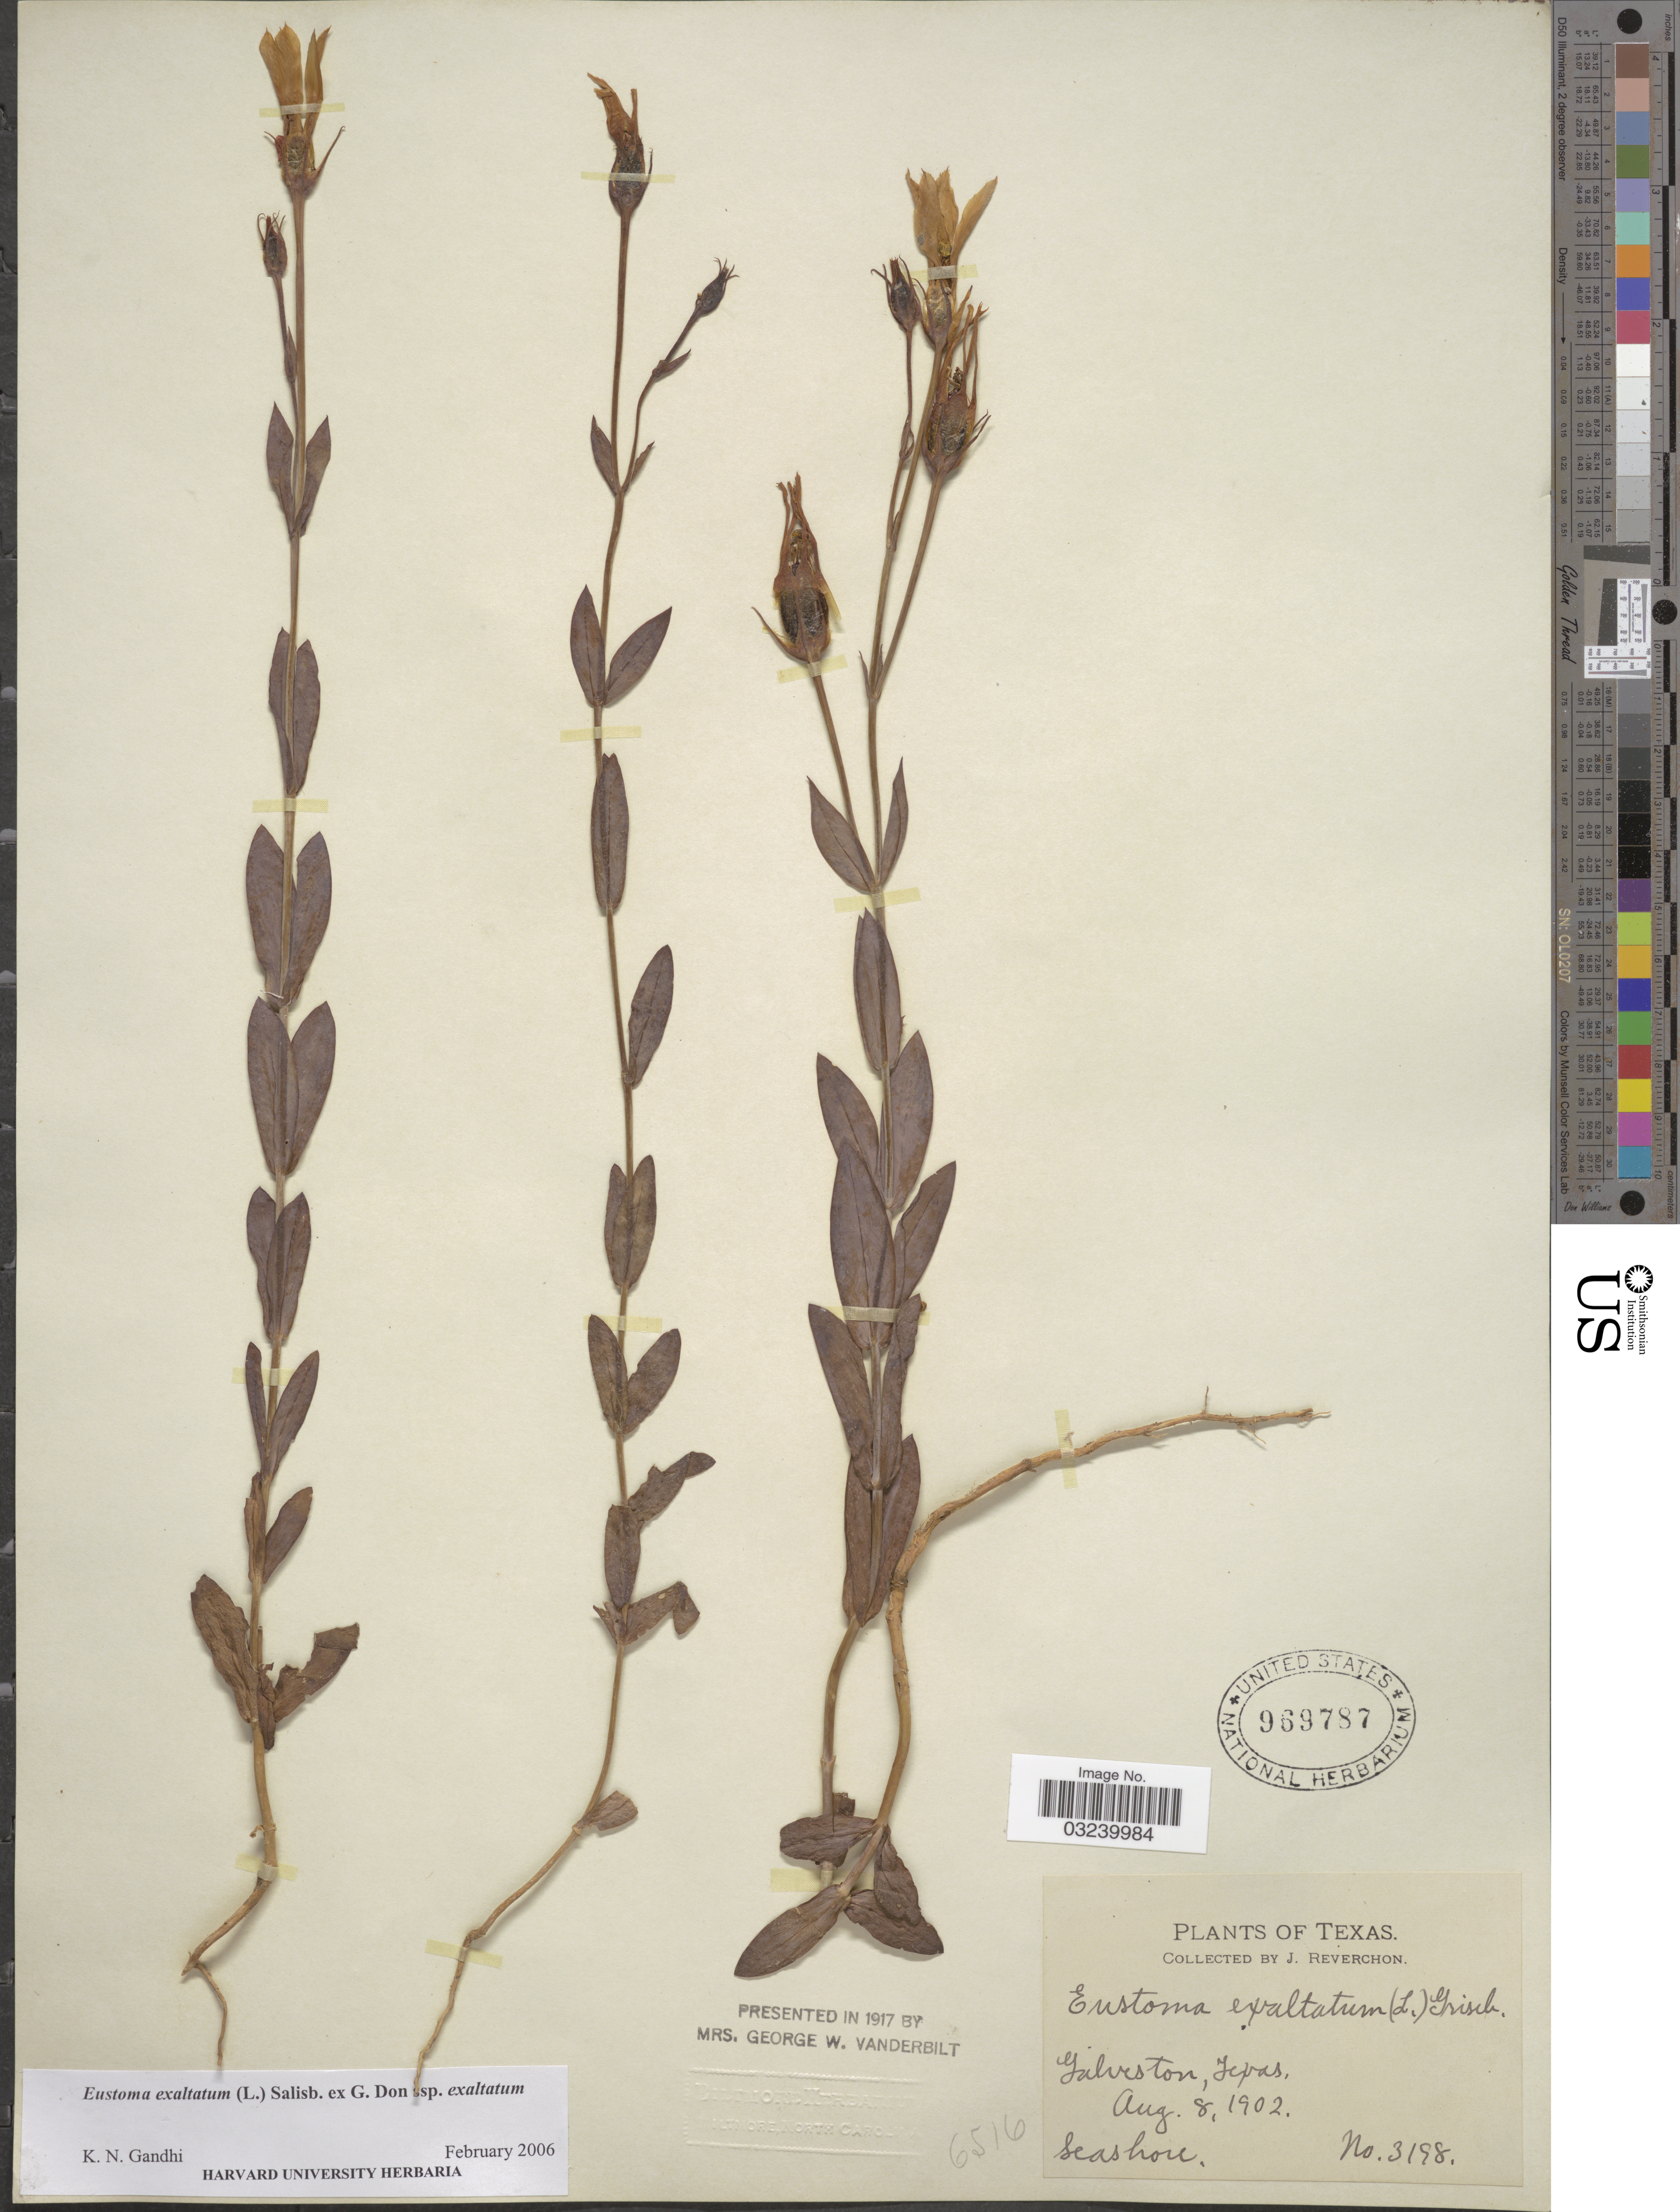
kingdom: Plantae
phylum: Tracheophyta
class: Magnoliopsida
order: Gentianales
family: Gentianaceae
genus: Eustoma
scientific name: Eustoma exaltatum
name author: (L.) Salisb. ex Don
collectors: J. Reverchon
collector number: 3198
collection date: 1902-08-08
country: United States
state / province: Texas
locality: Galveston, Texas.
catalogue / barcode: US 969787